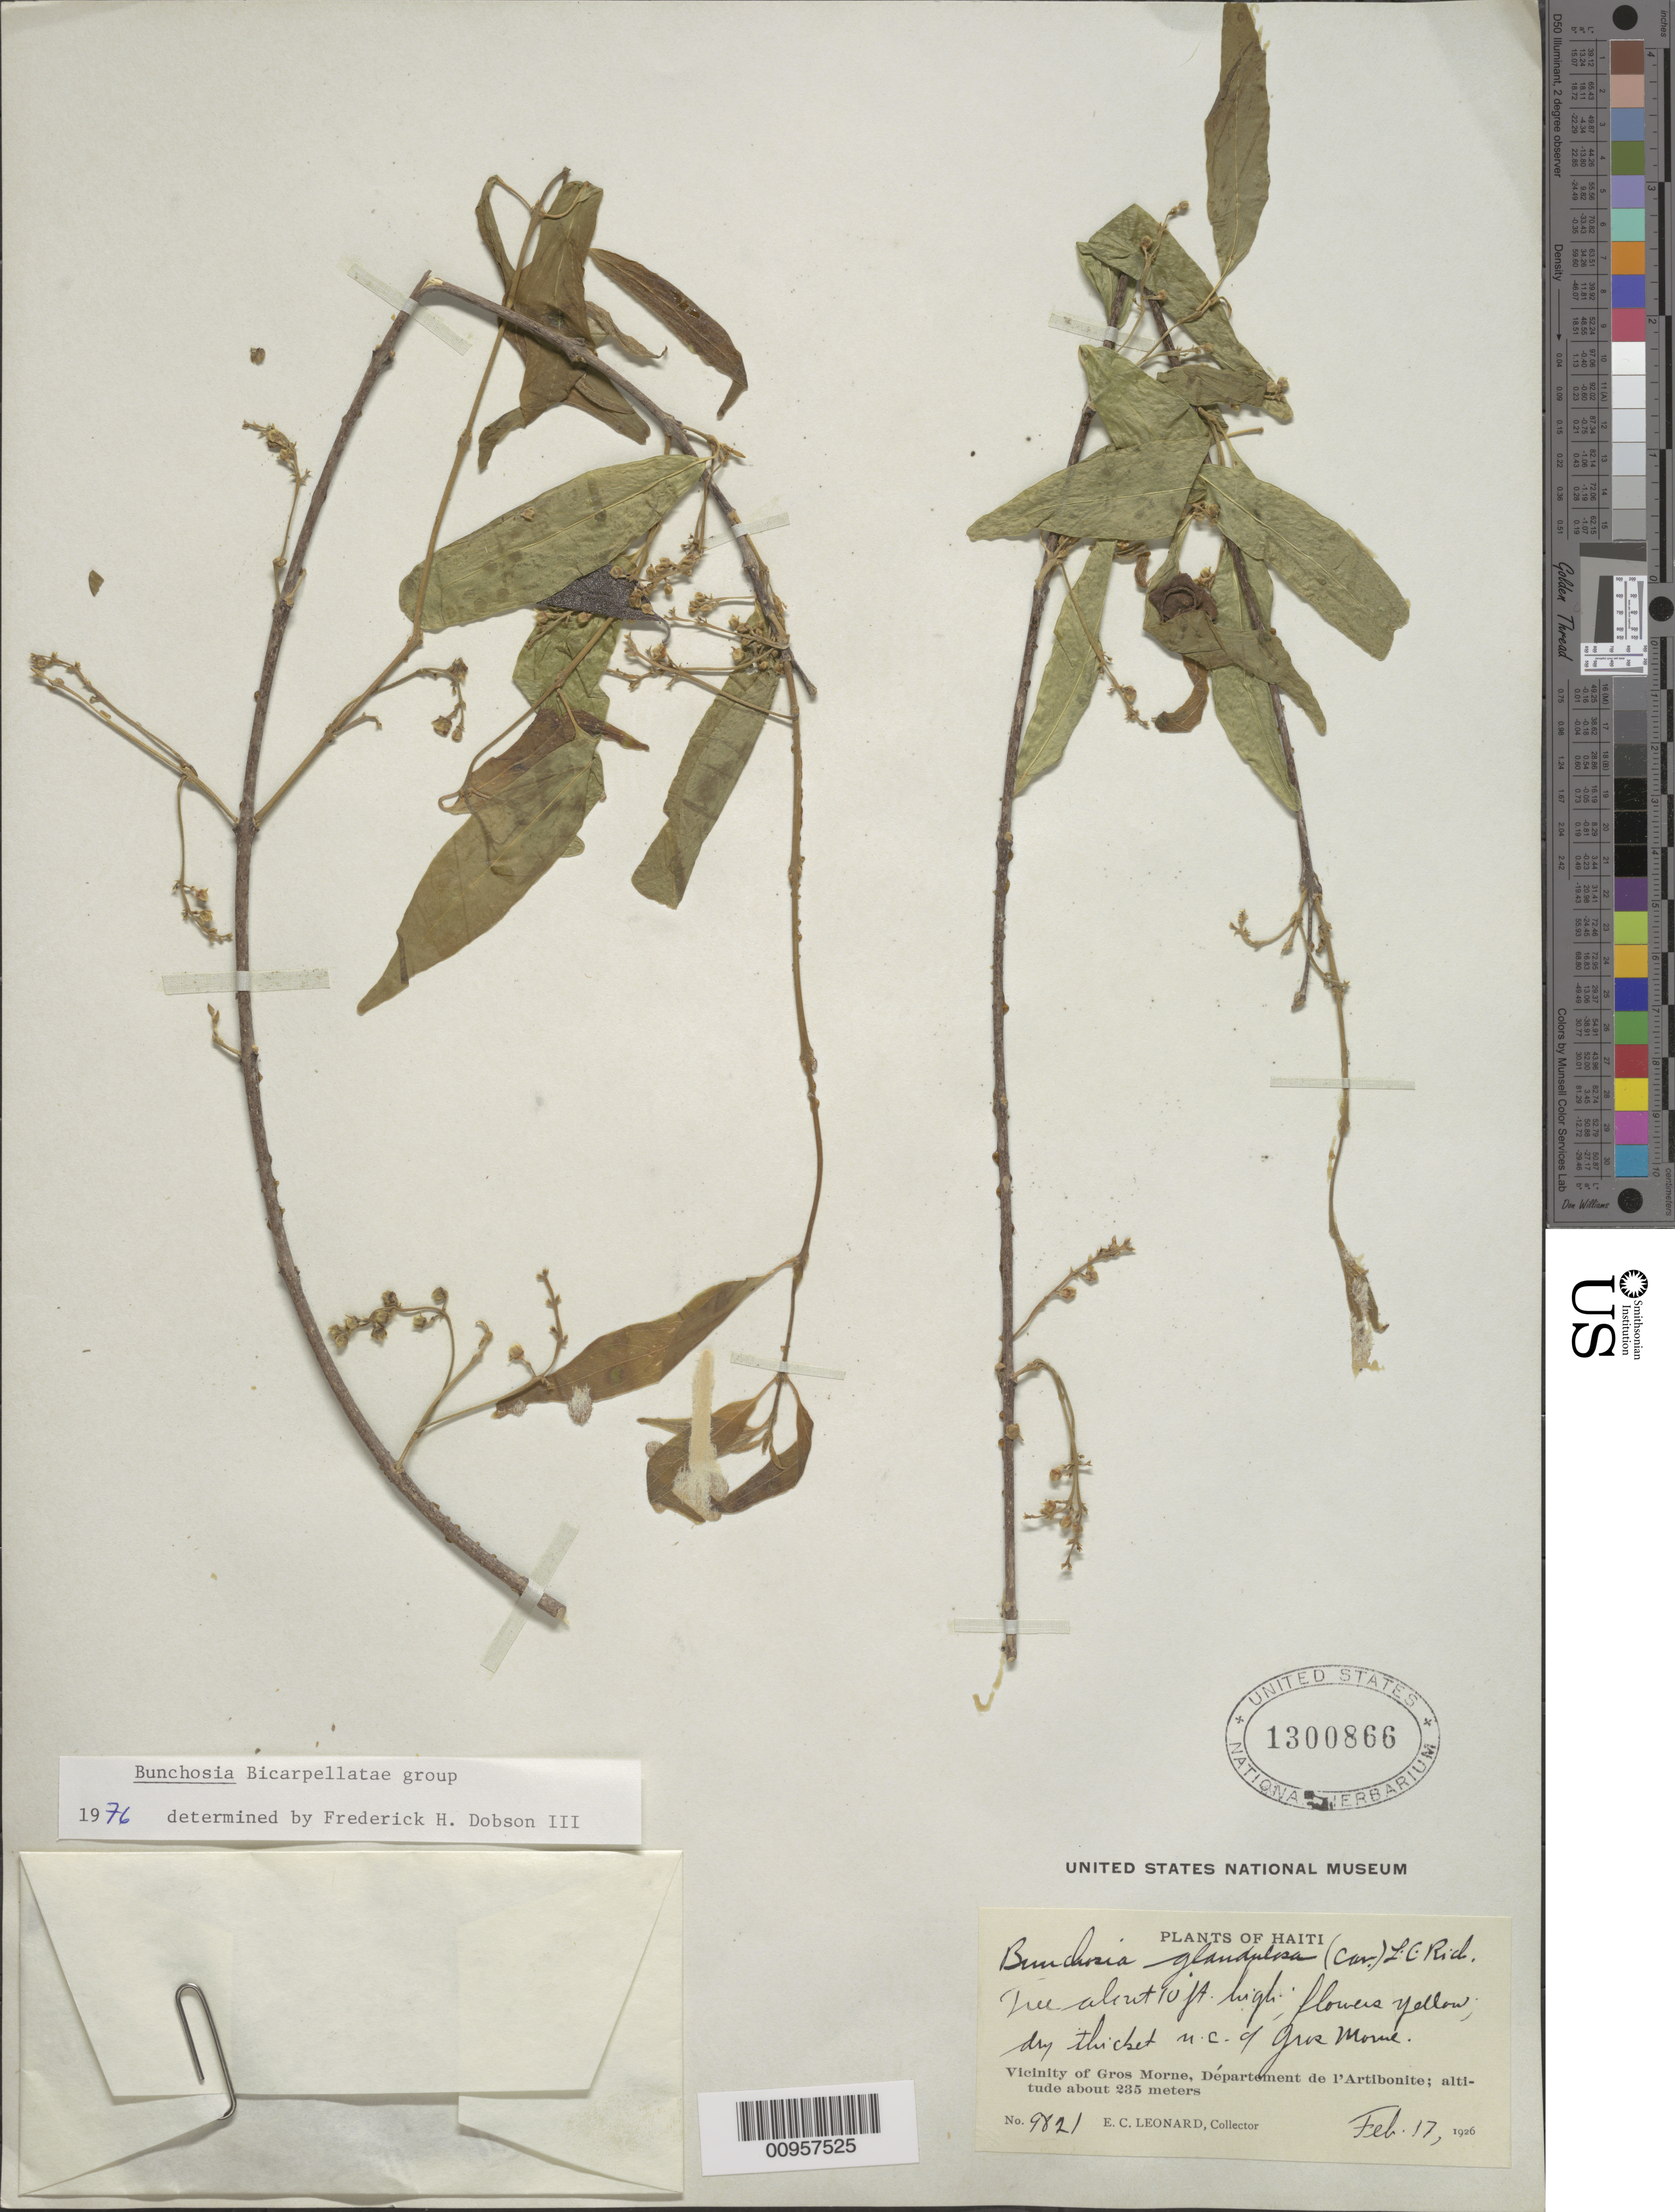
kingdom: Plantae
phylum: Tracheophyta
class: Magnoliopsida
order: Malpighiales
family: Malpighiaceae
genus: Bunchosia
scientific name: Bunchosia glandulosa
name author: (Cav.) DC.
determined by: Dobson, Frederick H.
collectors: E. C. Leonard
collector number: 9821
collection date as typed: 17 Feb 1926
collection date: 1926-02-17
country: Haiti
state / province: Artibonite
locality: Vicinity of Gros Morne, UC of Gros Morne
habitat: Dry thicket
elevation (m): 235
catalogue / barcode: US 1300866